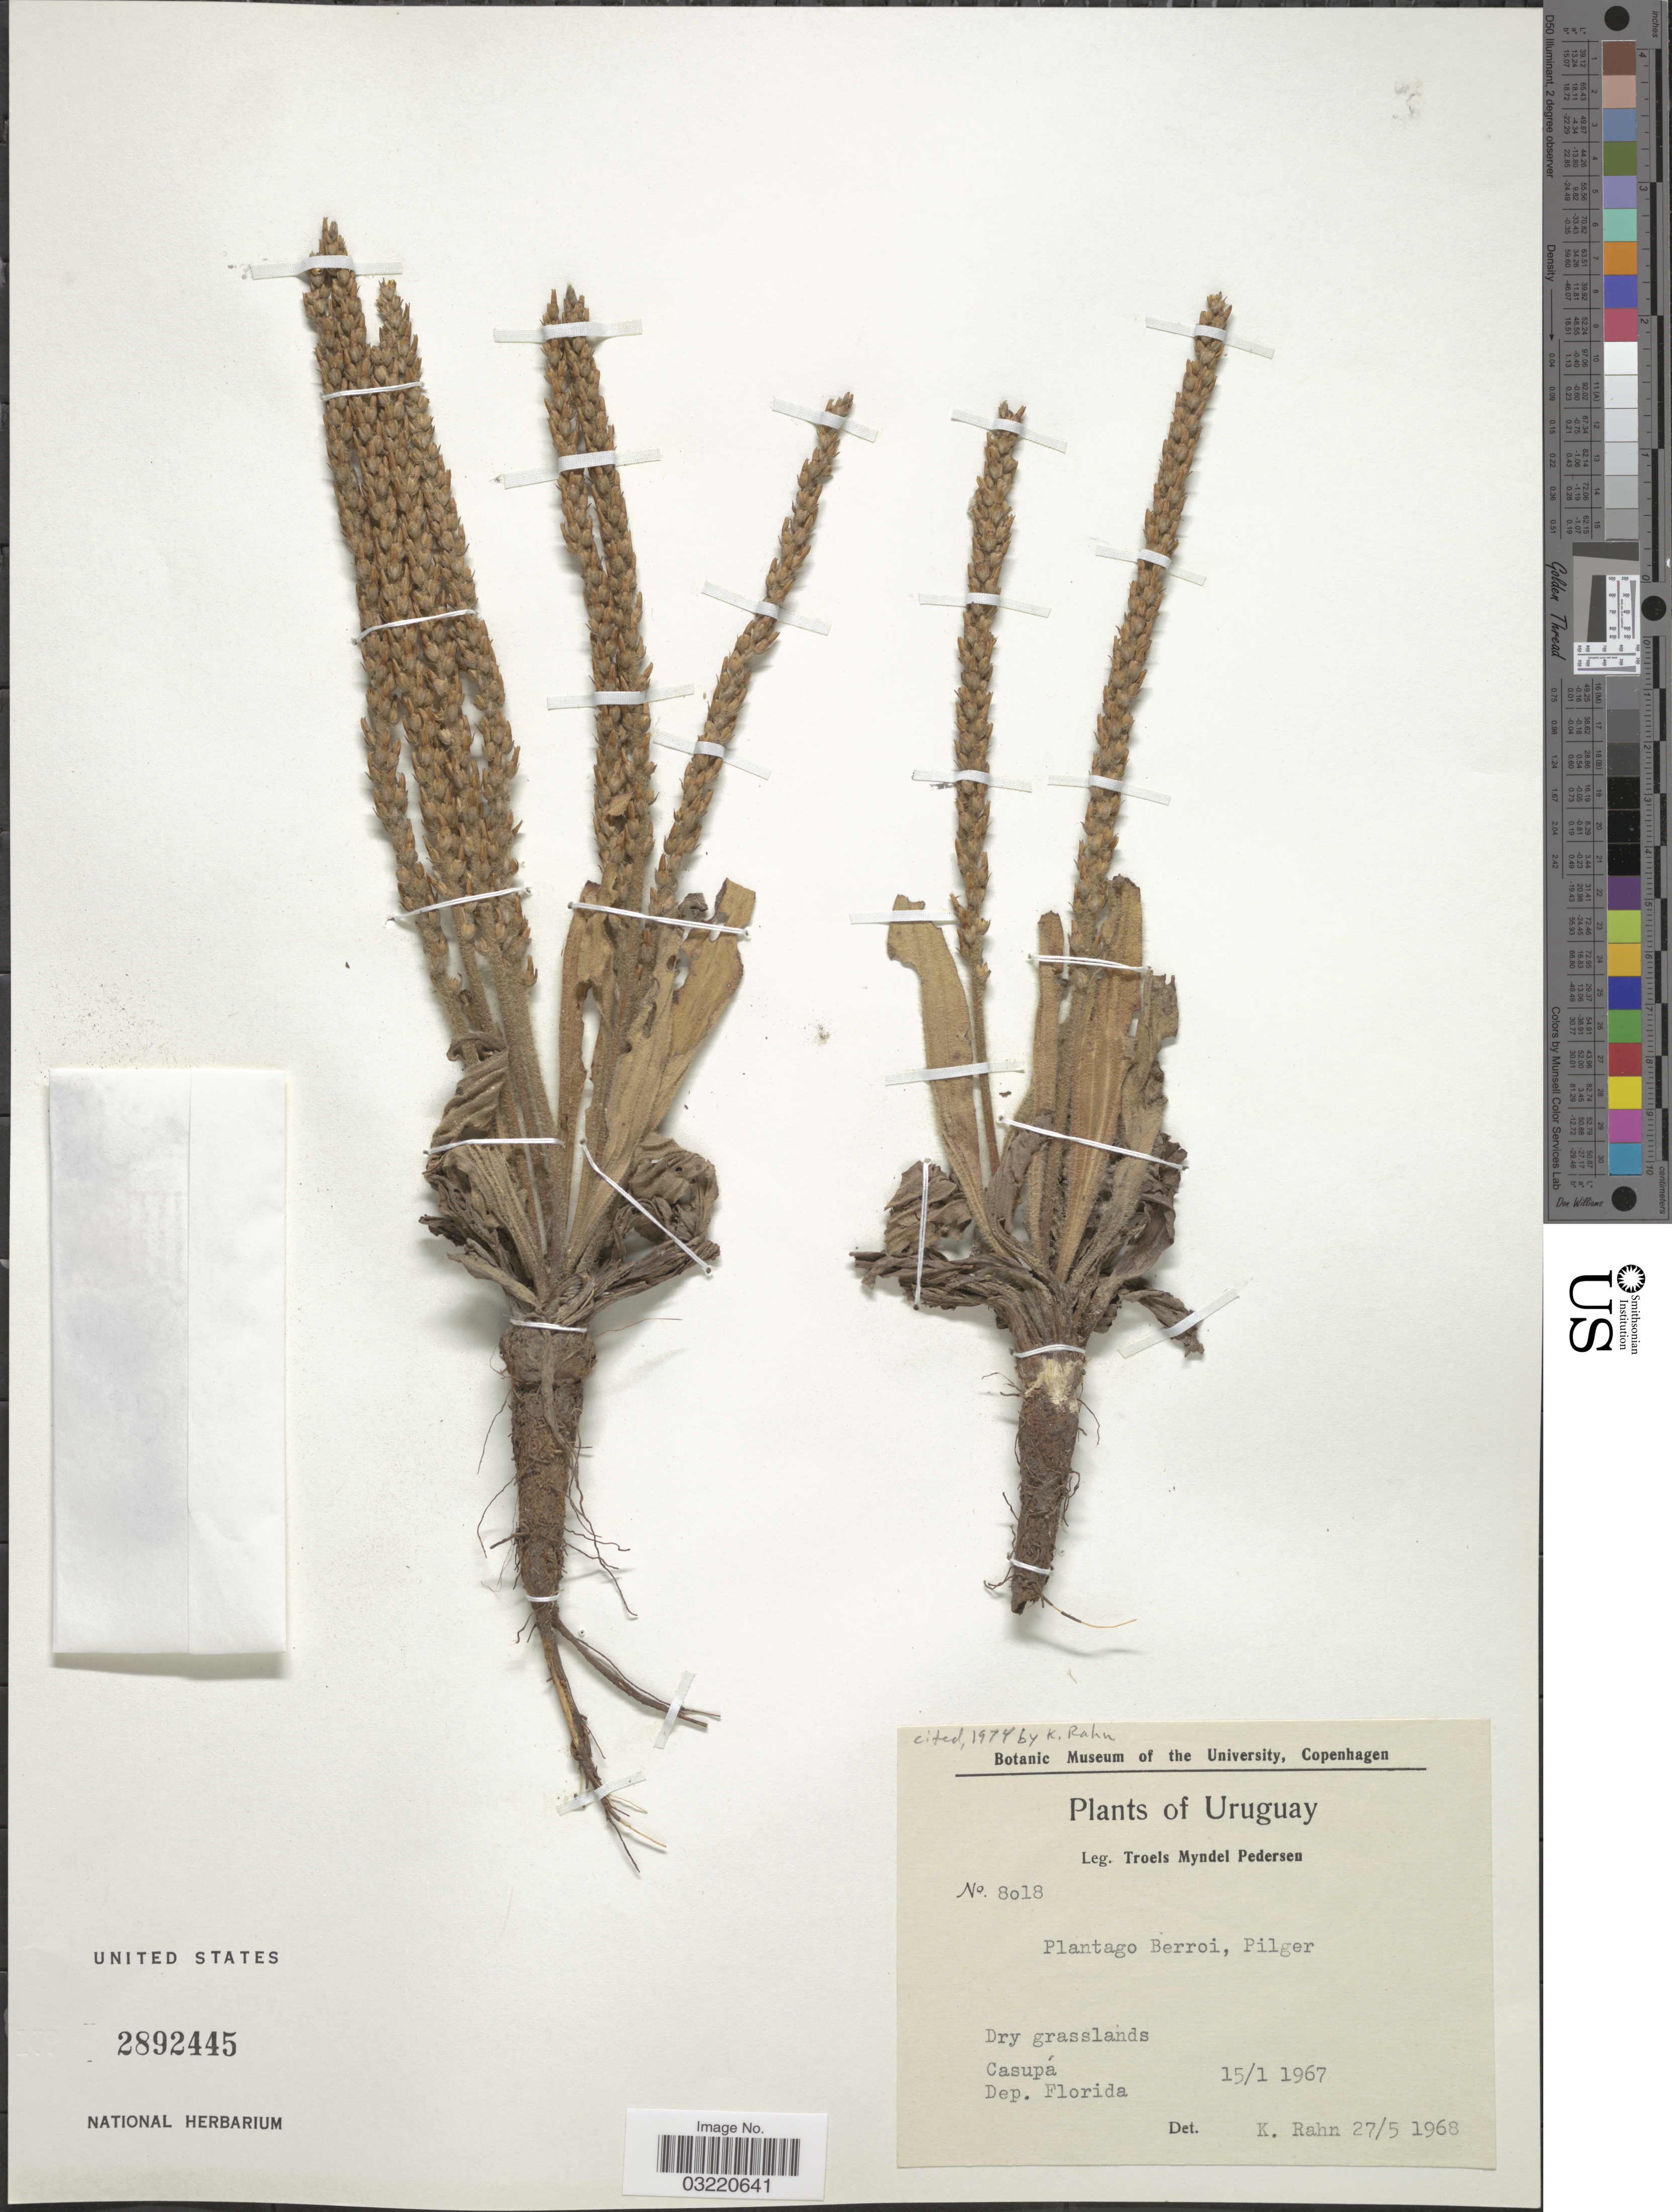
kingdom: Plantae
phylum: Tracheophyta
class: Magnoliopsida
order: Lamiales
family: Plantaginaceae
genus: Plantago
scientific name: Plantago berroi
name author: Pilg.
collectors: T. Pederson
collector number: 8018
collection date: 1967-01-15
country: Uruguay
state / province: Florida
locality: Casupá. Dep. Florida.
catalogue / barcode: US 2892445